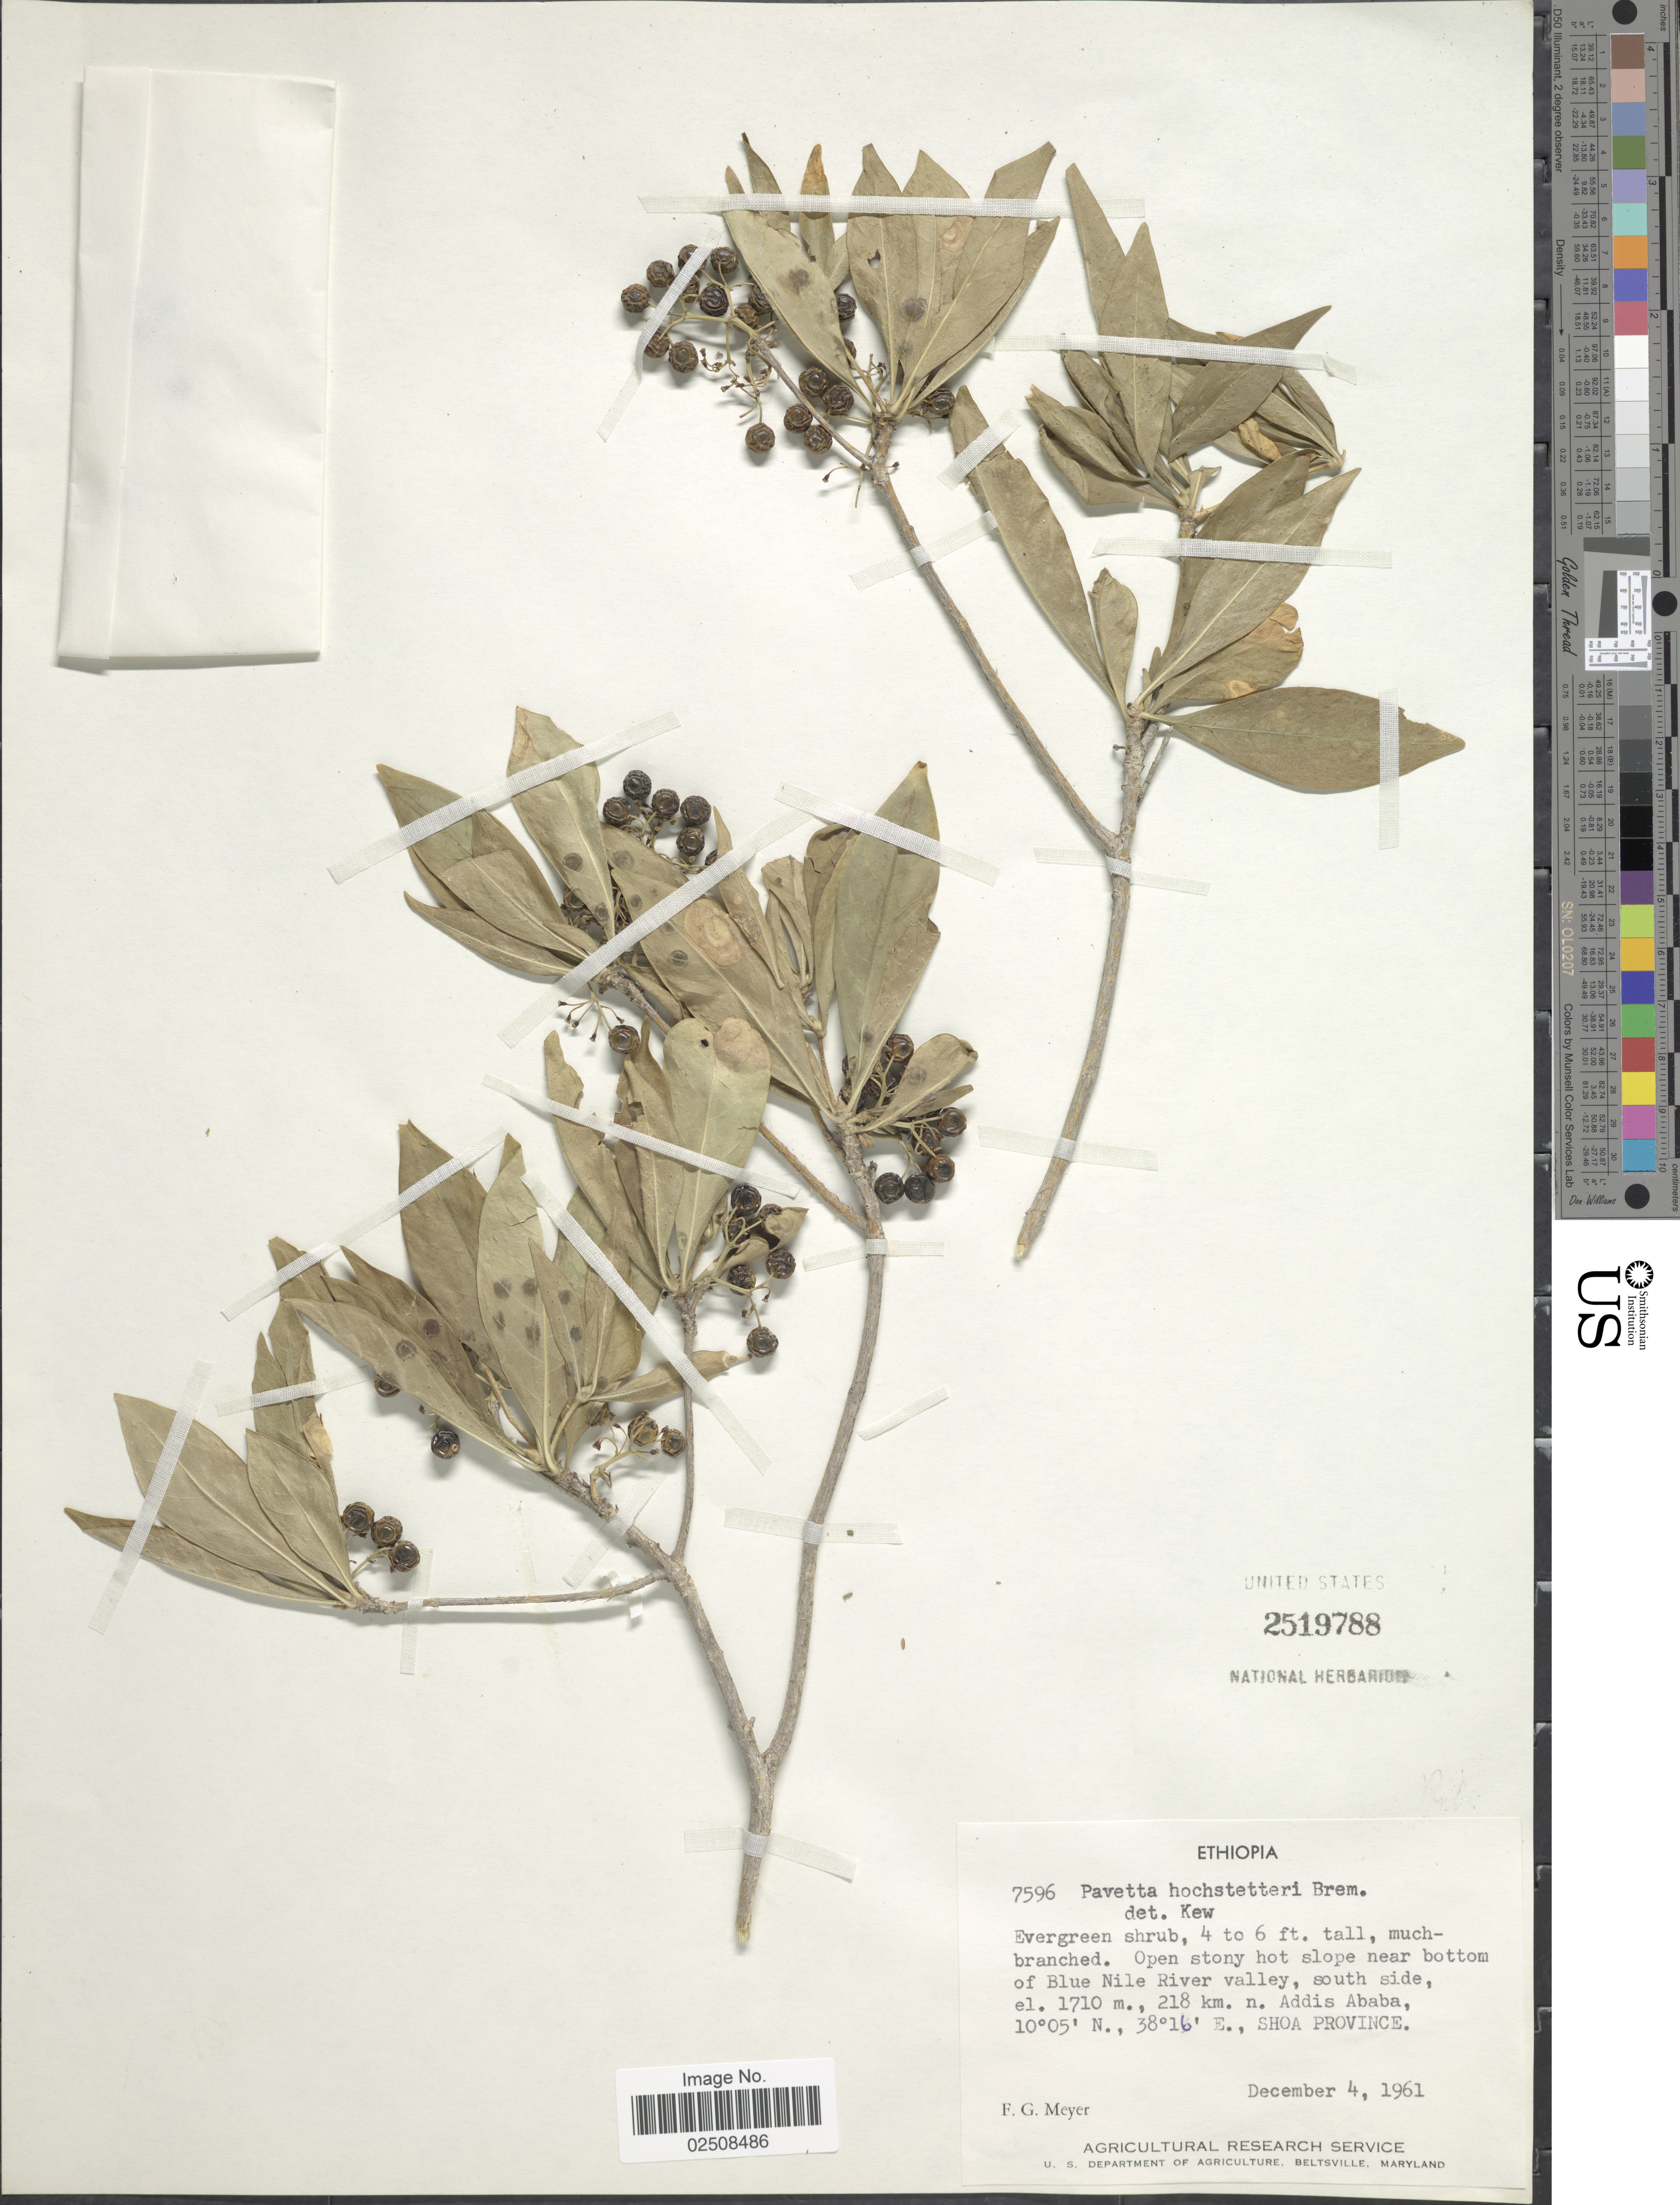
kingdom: Plantae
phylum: Tracheophyta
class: Magnoliopsida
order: Gentianales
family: Rubiaceae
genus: Pavetta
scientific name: Pavetta hochstetteri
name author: Bremek.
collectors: F. G. Meyer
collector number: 7596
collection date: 1961-12-04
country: Ethiopia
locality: Open stony hot slope near bottom of Blue Nile River valley, south side, 218 km. n. Addis Ababa, Shoa Province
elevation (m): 1710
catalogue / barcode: US 2519788